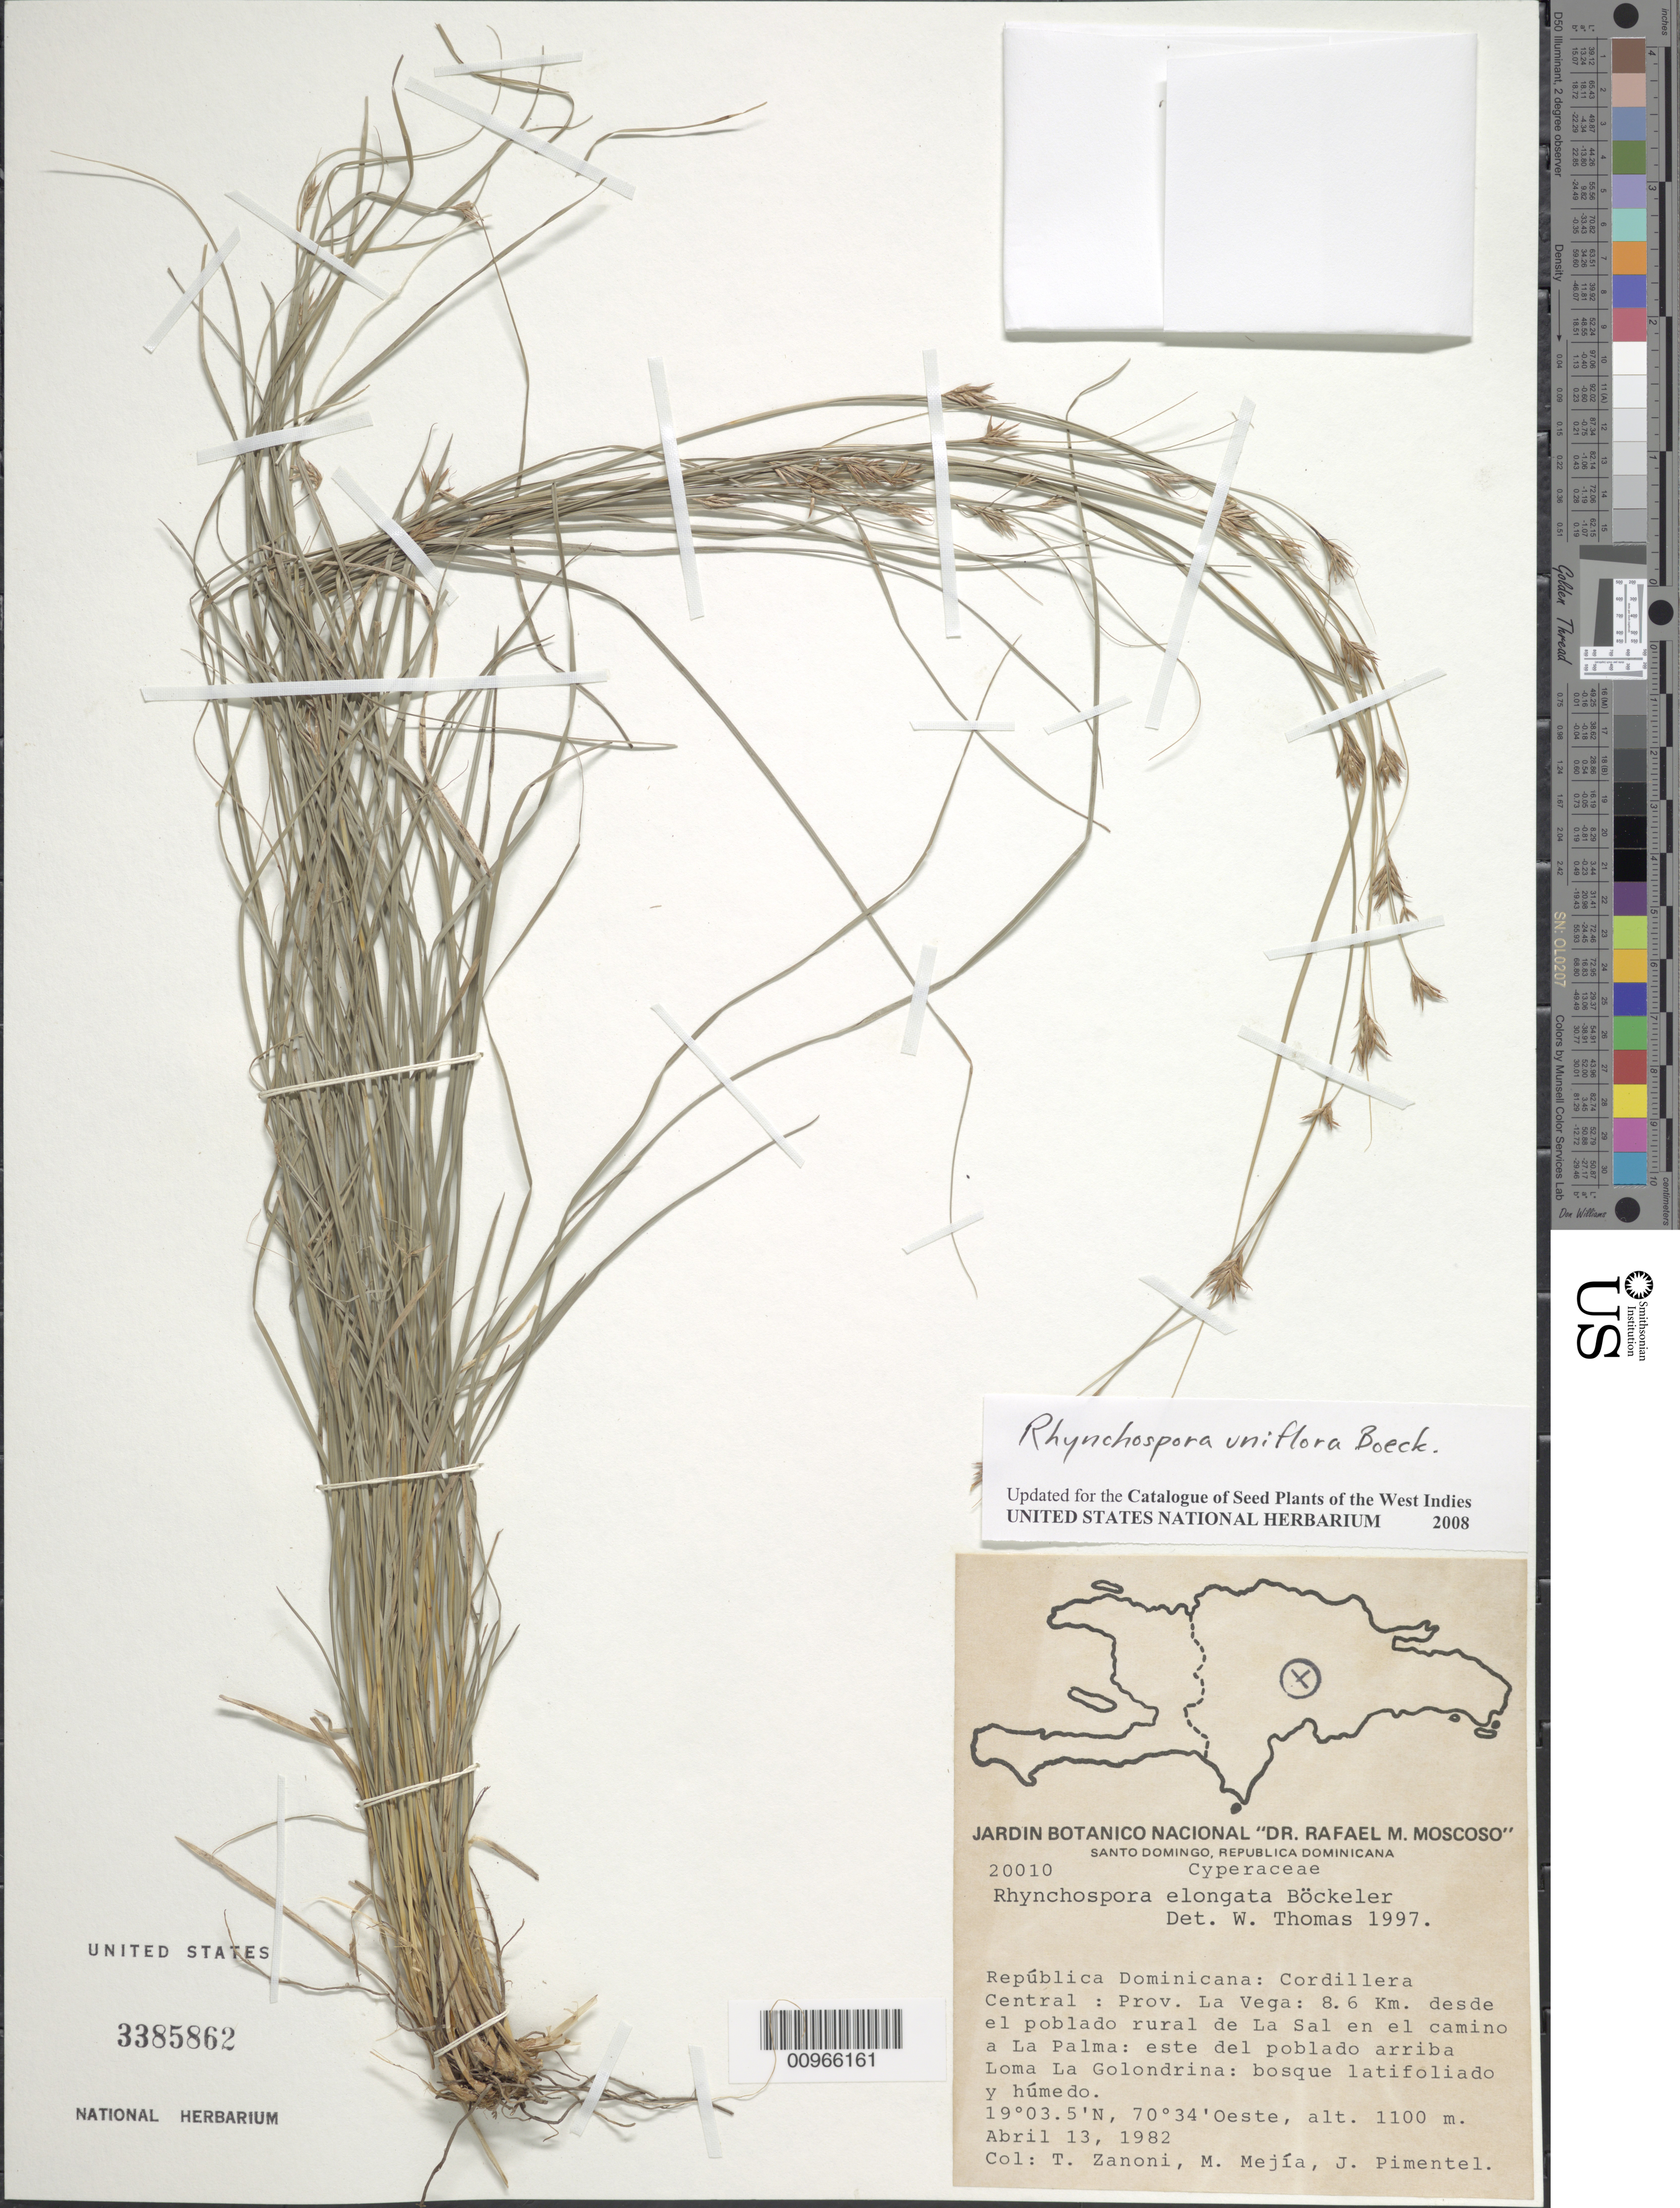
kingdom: Plantae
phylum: Tracheophyta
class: Liliopsida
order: Poales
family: Cyperaceae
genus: Rhynchospora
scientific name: Rhynchospora uniflora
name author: Boeckeler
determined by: Strong, M. T., (US), Smithsonian Institution - National Museum of Natural History (UNITED STATES)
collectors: T. A. Zanoni, M. Mejia & J. Pimentel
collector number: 20010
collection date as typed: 13 Apr 1982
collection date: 1982-04-13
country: Dominican Republic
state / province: La Vega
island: Hispaniola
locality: Cordillera Central, 8.6 Km. desde el poblado rural de La Sal en el camino a La Palma, este del poblado arriva Loma La Golondrina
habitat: Bosque latifoliado y húmedo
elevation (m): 1100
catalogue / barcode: US 3385862